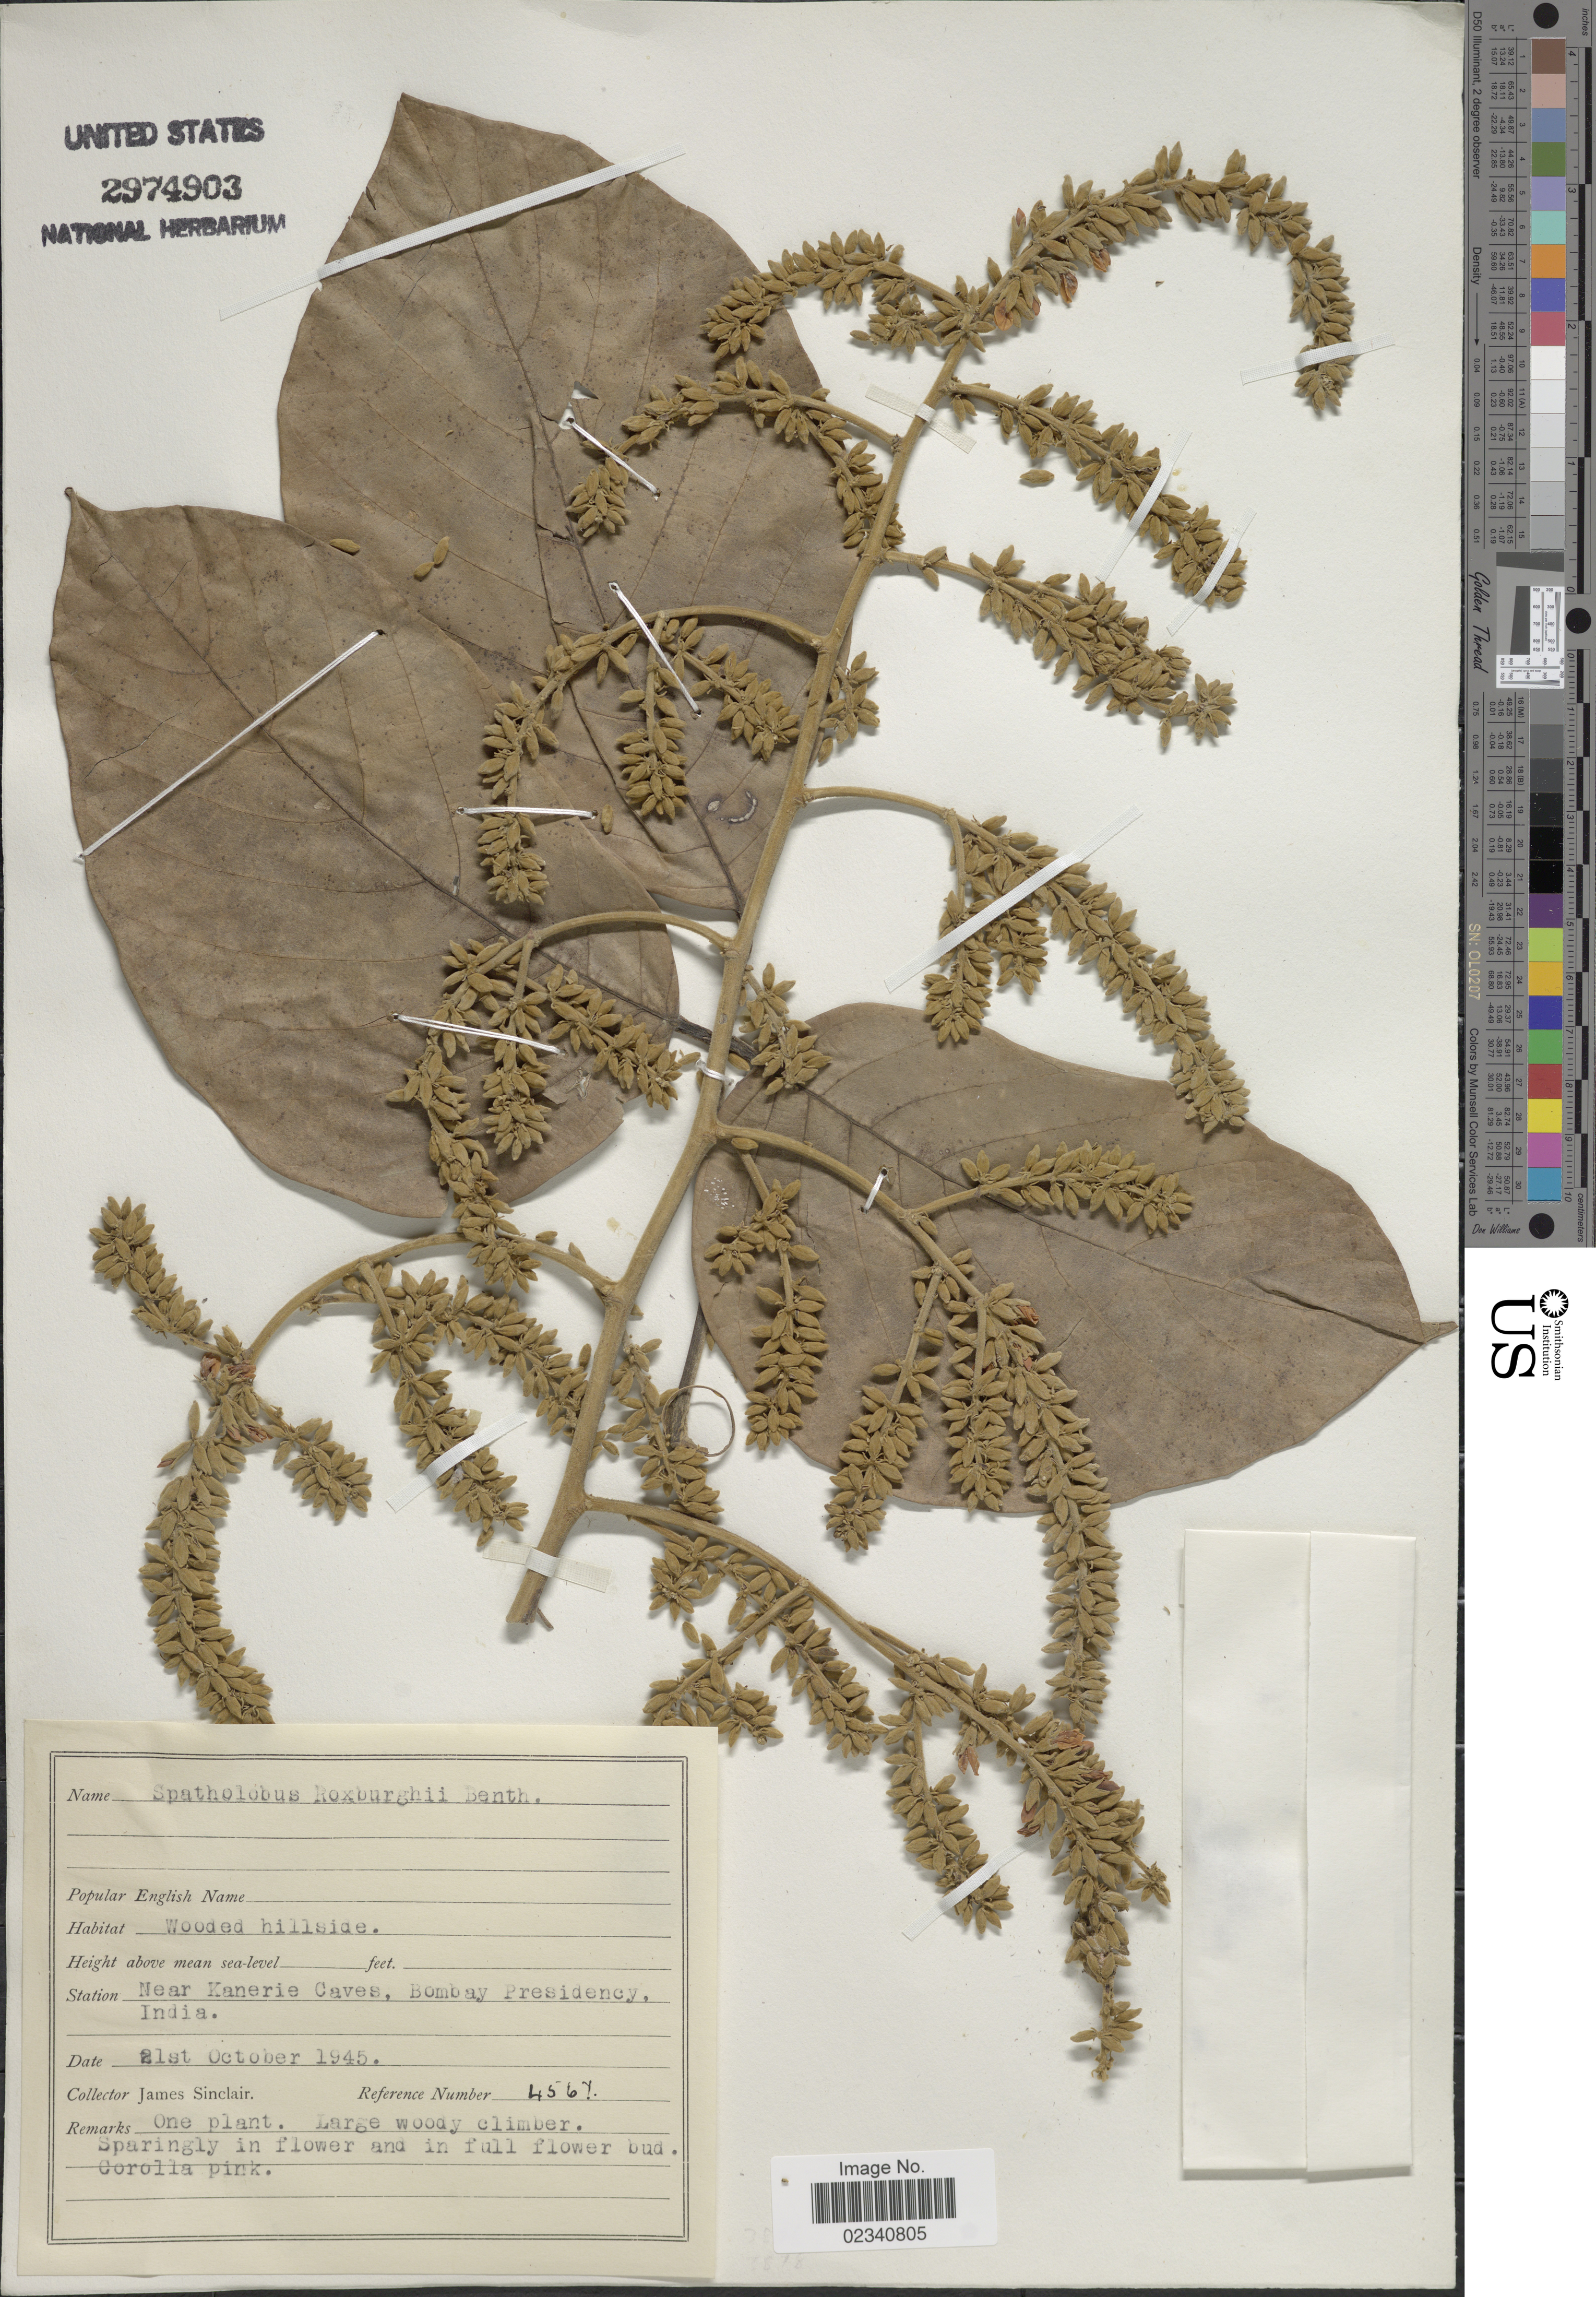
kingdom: Plantae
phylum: Tracheophyta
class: Magnoliopsida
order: Fabales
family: Fabaceae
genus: Spatholobus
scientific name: Spatholobus parviflorus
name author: (Roxb. ex G. Don) Kuntze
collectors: J. Sinclair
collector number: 4567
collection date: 1945-10-21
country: India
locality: Near Kanerie Caves, Bombay Presidency, India.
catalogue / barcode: US 2974903